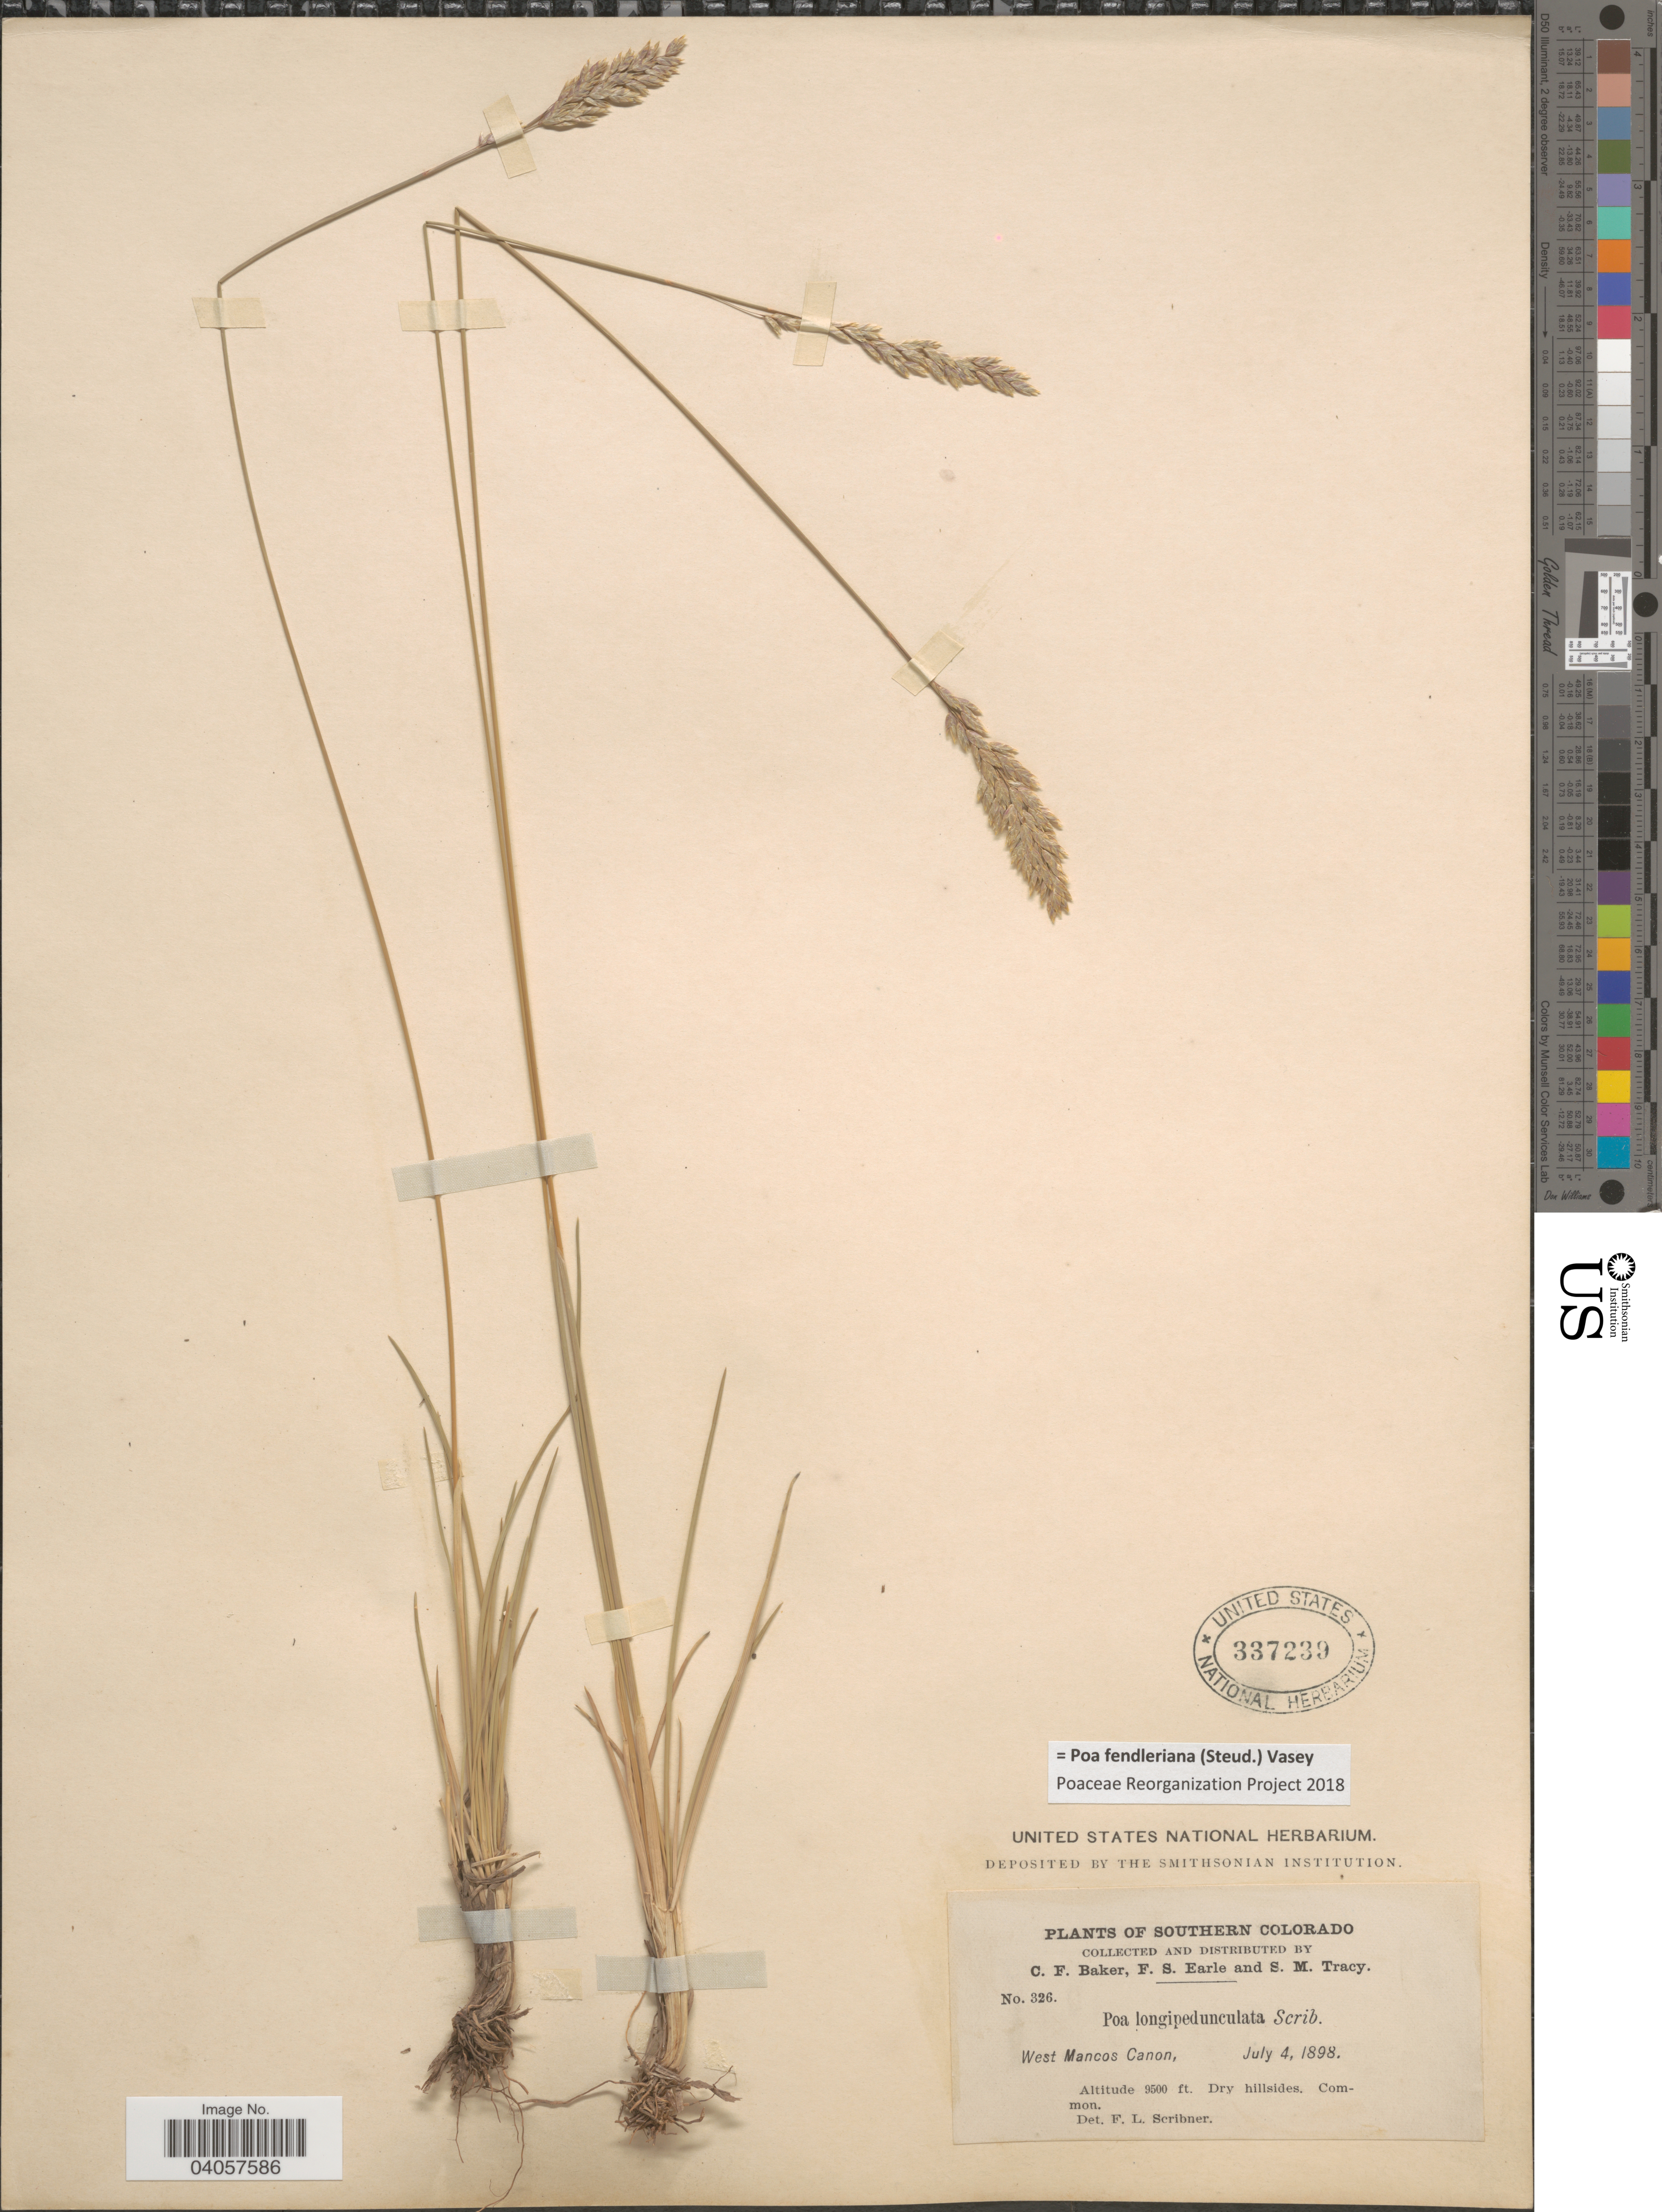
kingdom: Plantae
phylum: Tracheophyta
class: Liliopsida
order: Poales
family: Poaceae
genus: Poa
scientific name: Poa fendleriana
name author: (Steud.) Vasey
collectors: C. F. Baker, F. S. Earle & S. M. Tracy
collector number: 326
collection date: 1898-07-04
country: United States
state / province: Colorado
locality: Southern Colorado. West Mancos Canon.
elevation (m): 2896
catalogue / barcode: US 337239